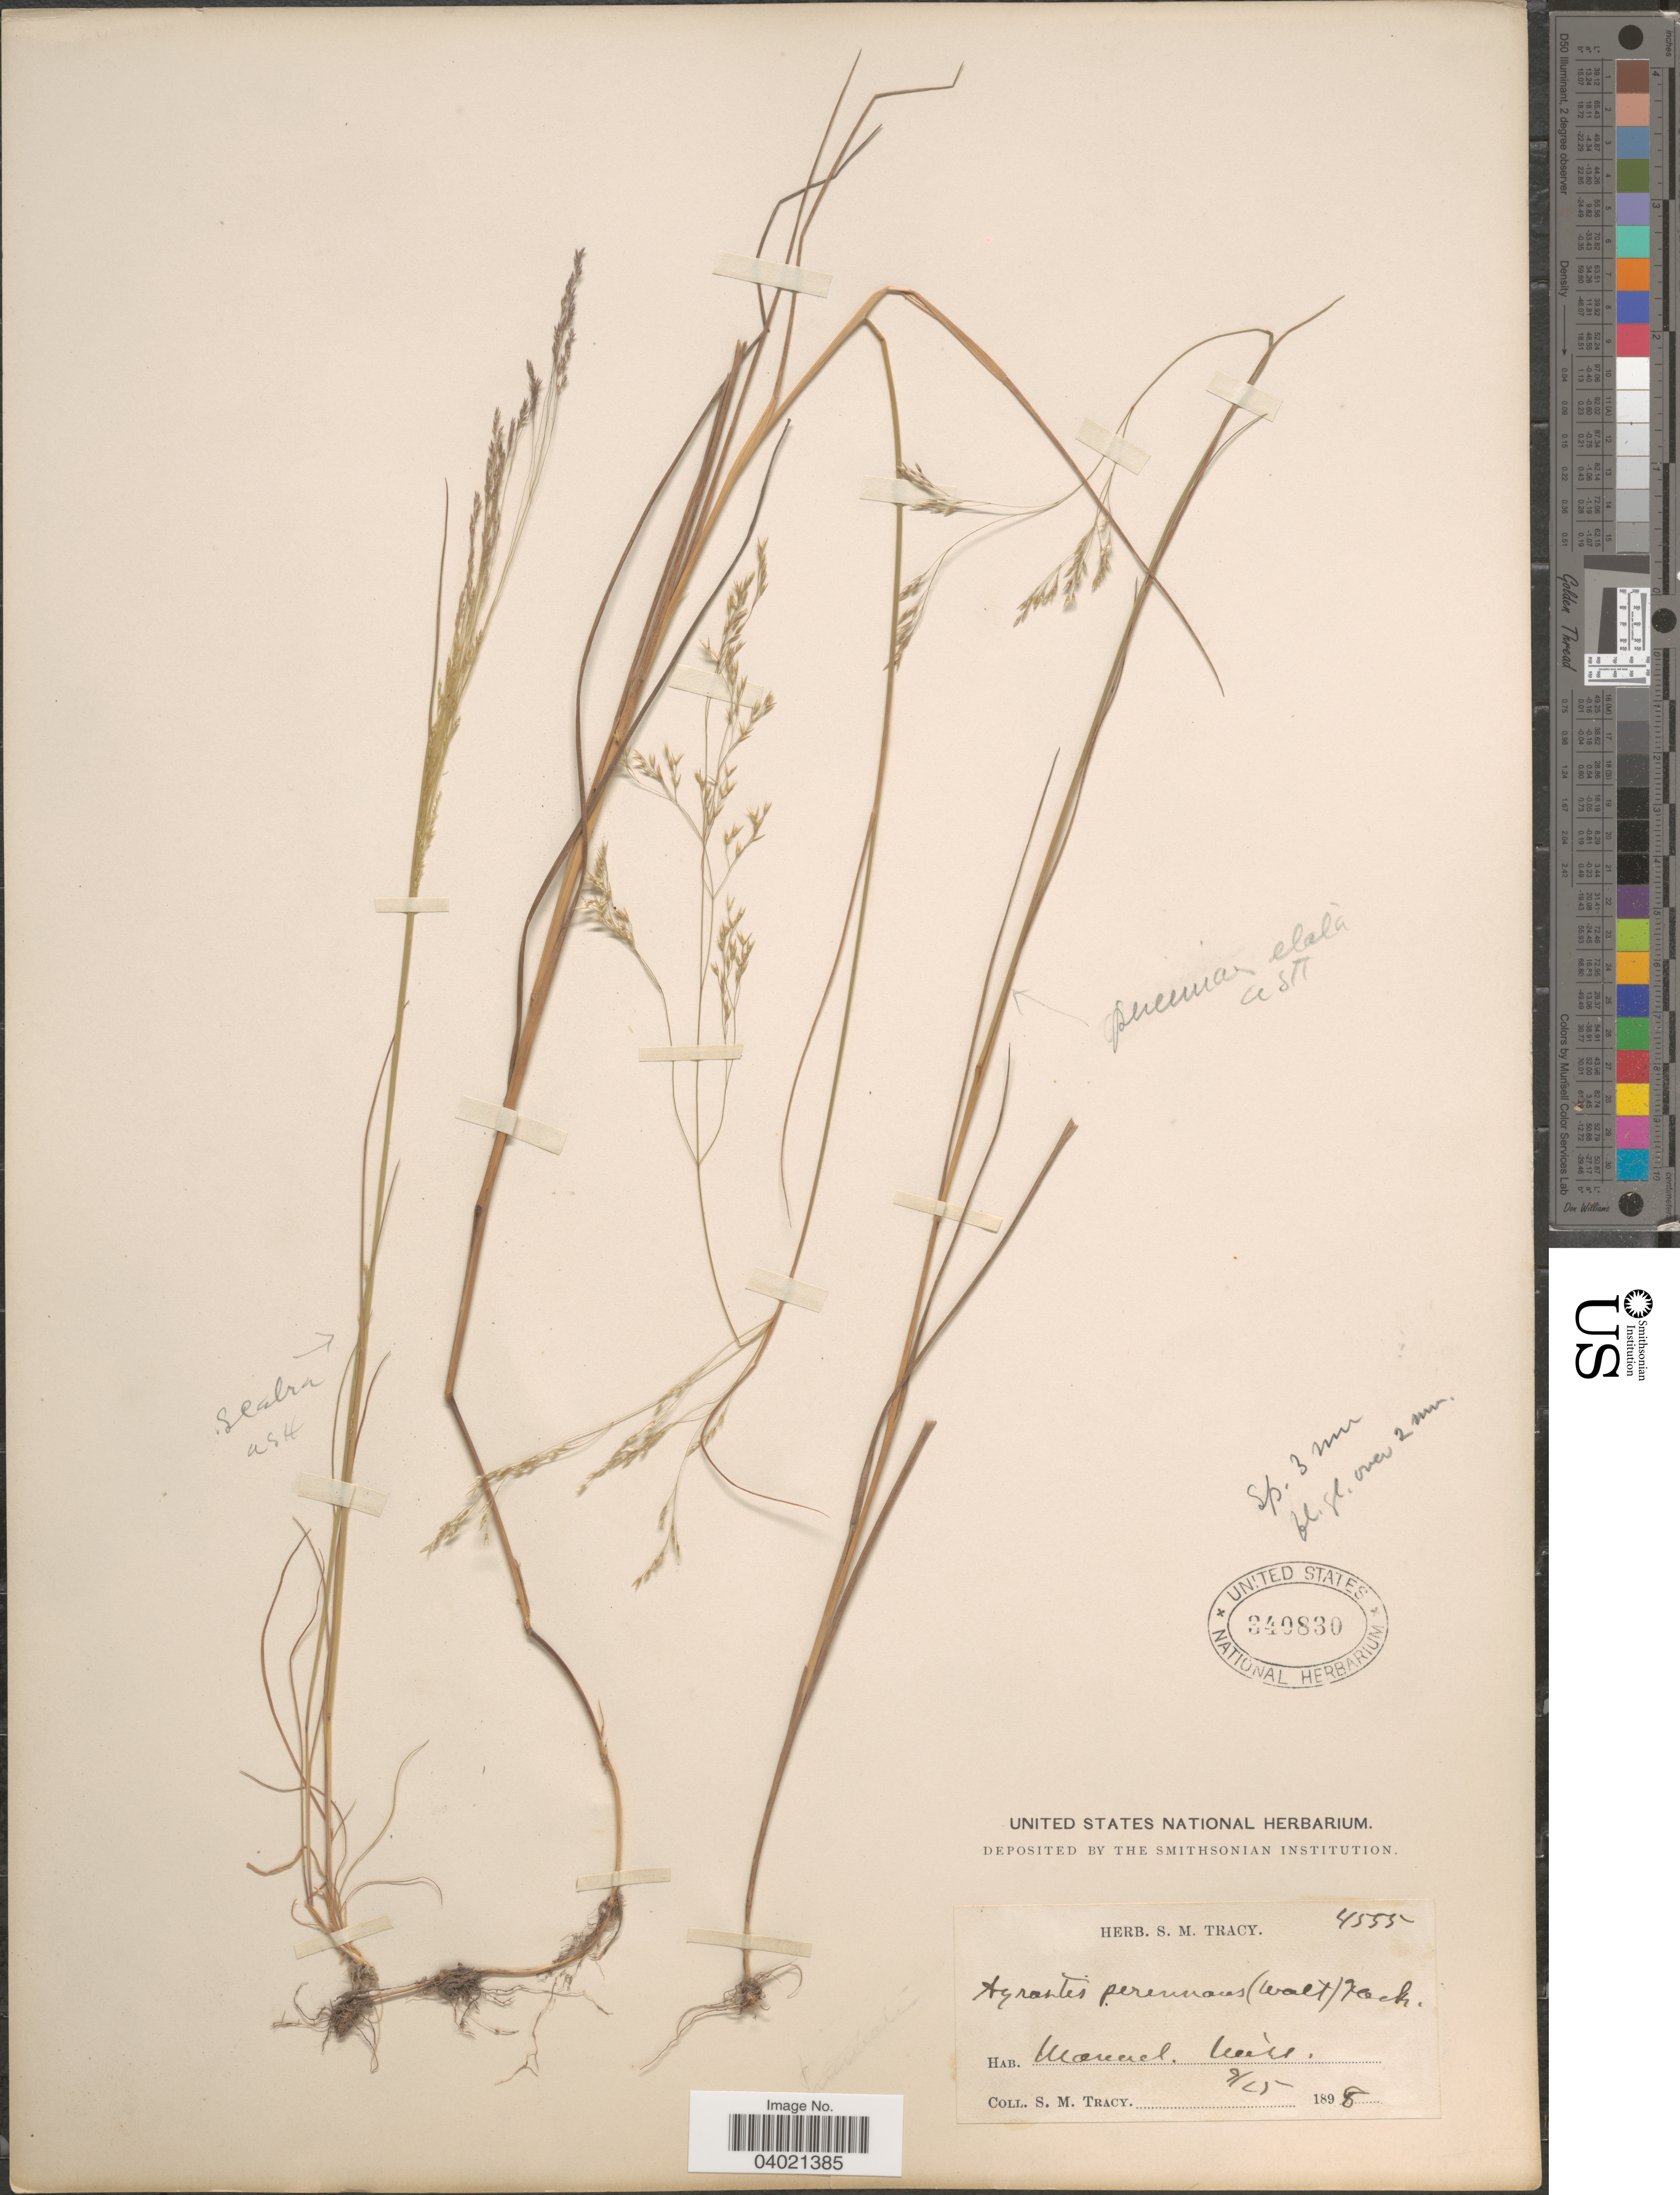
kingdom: Plantae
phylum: Tracheophyta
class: Liliopsida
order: Poales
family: Poaceae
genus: Agrostis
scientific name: Agrostis perennans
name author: (Walter) Tuck.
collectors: S. M. Tracy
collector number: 4555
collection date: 1898-09-25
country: United States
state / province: Mississippi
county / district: Pearl River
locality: McNeill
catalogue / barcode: US 340830